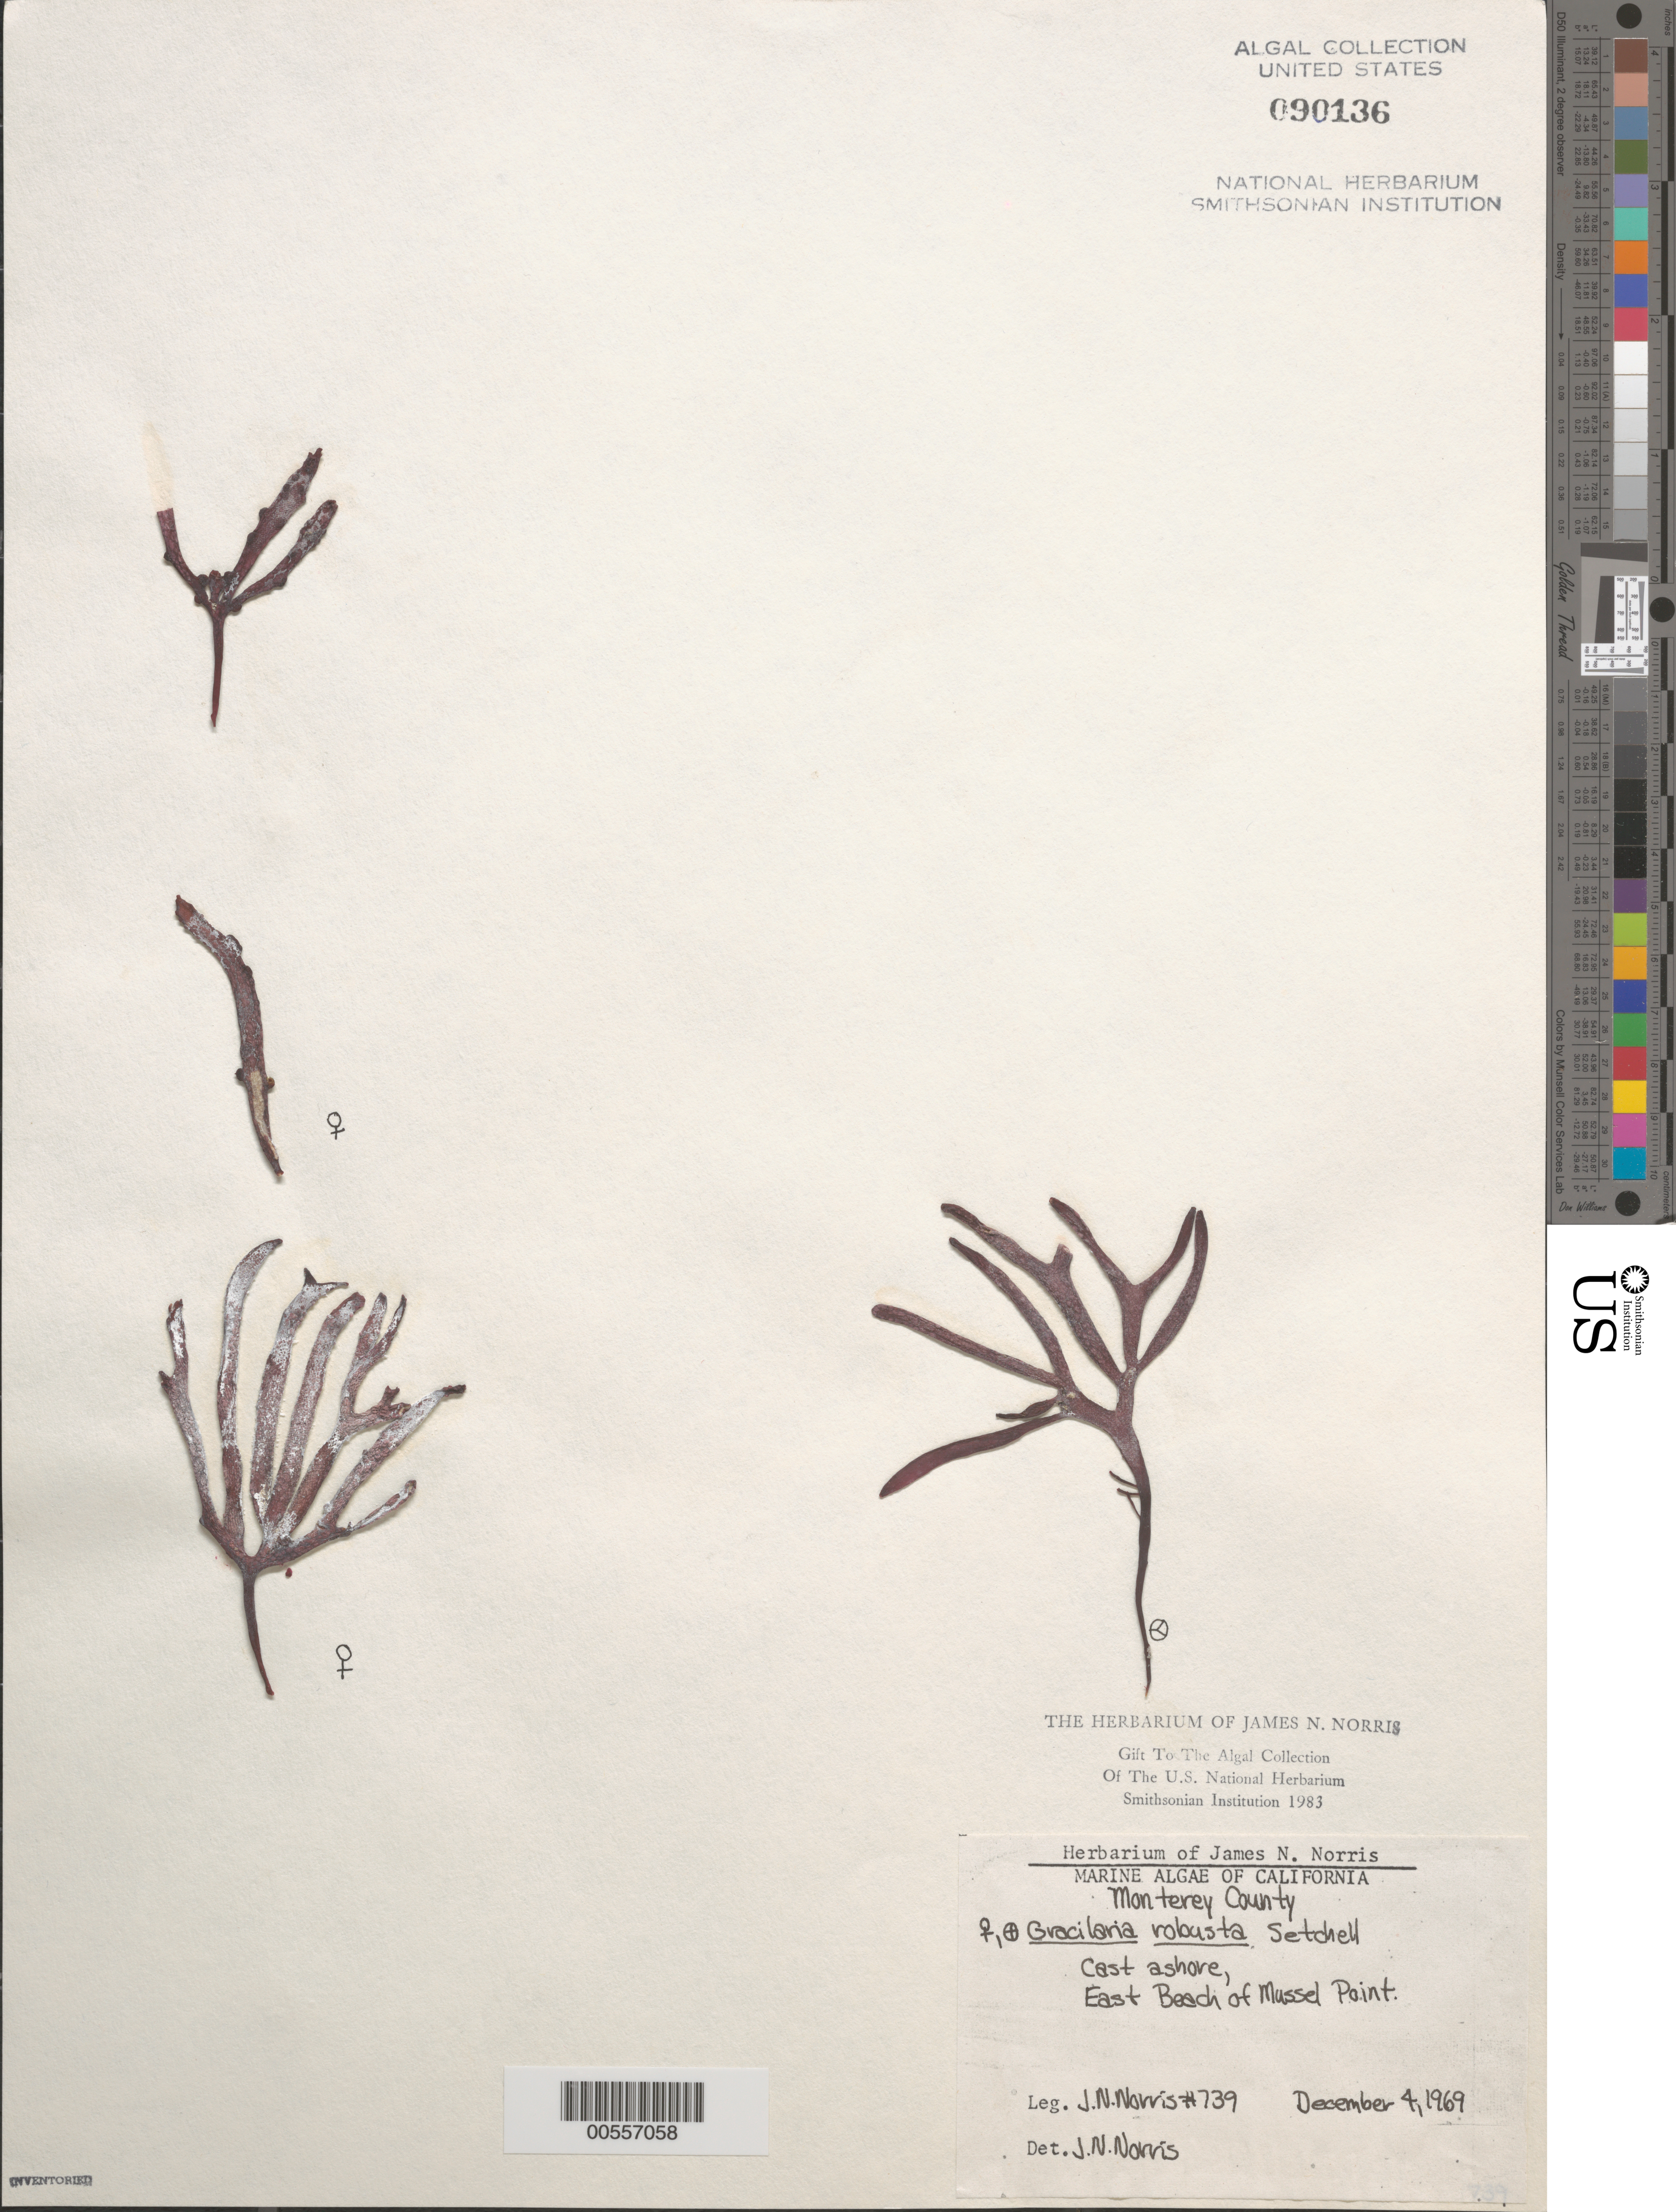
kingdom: Plantae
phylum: Rhodophyta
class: Florideophyceae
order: Gracilariales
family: Gracilariaceae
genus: Gracilaria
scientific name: Gracilaria robusta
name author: Setch. in Collins et al.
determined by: Norris, James N.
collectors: J. N. Norris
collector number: JN-739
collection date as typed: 04 Dec 1969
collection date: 1969-12-04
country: United States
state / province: California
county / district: Monterey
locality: East Beach, Mussel Point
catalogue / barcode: US 90136